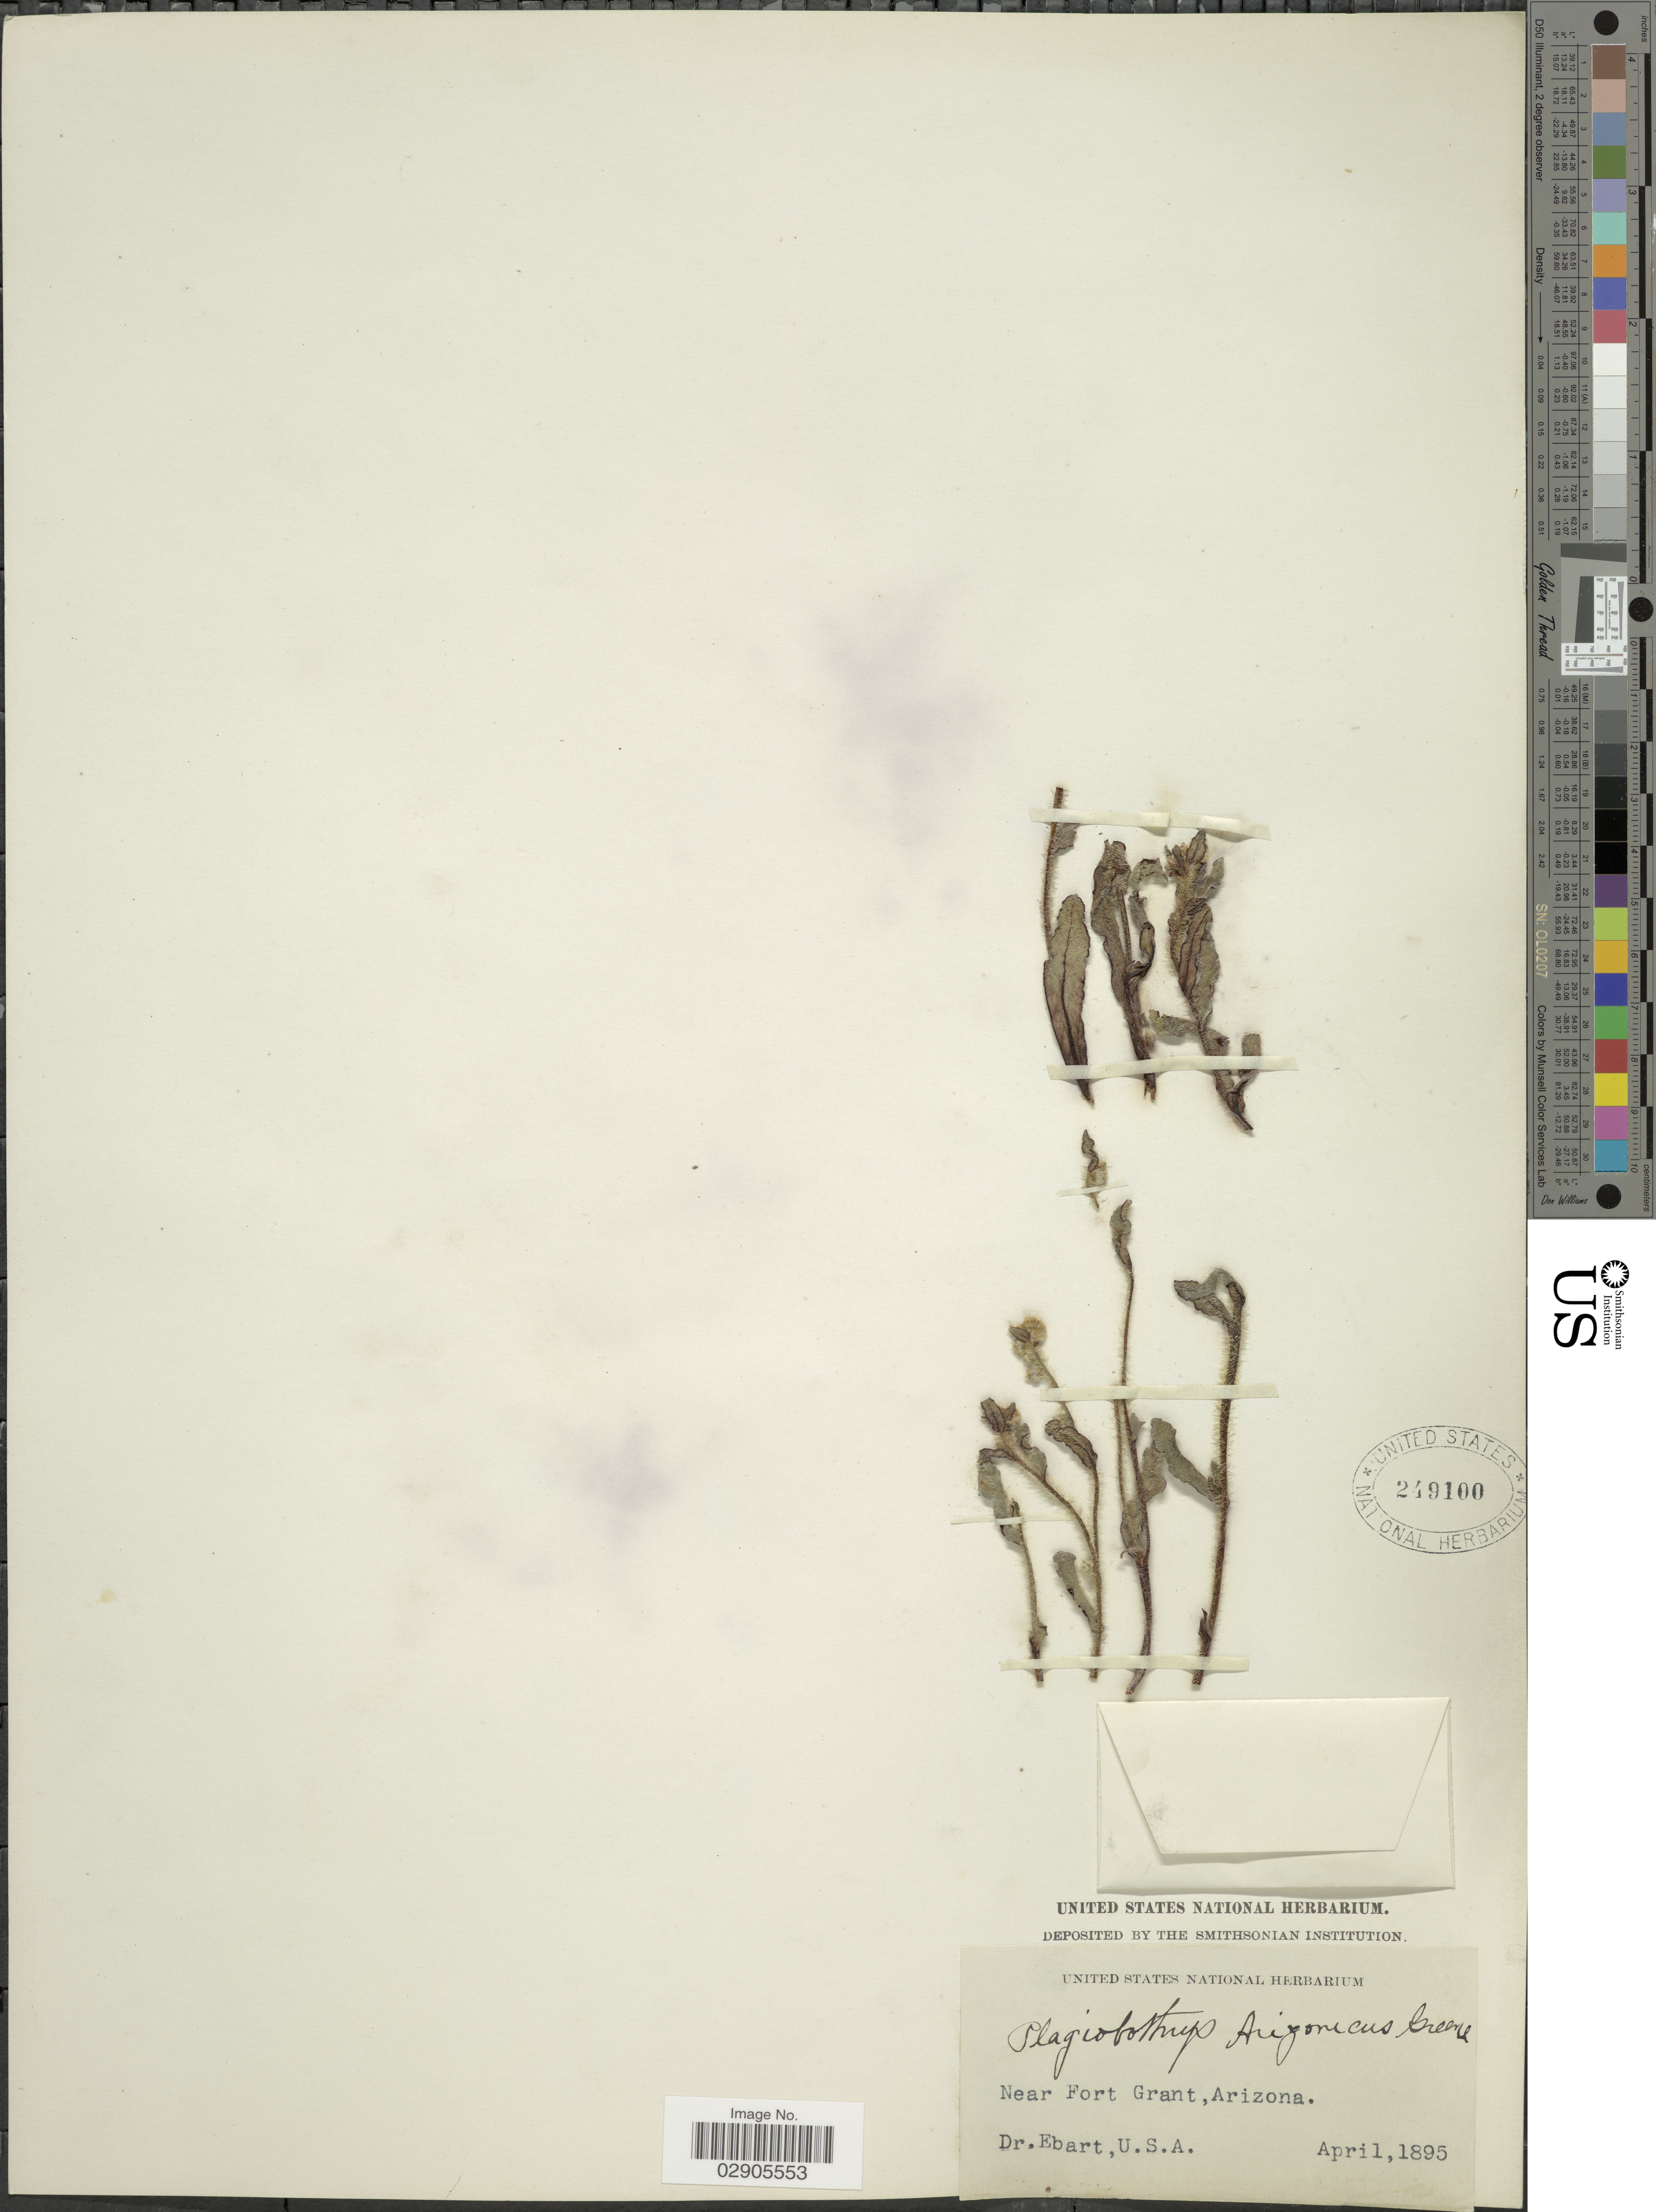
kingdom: Plantae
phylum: Tracheophyta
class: Magnoliopsida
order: Boraginales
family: Boraginaceae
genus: Plagiobothrys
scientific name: Plagiobothrys arizonicus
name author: (A. Gray) Greene ex A. Gray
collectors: Ebart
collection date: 1895-04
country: United States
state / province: Arizona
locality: Near Fort Grant.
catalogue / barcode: US 249100